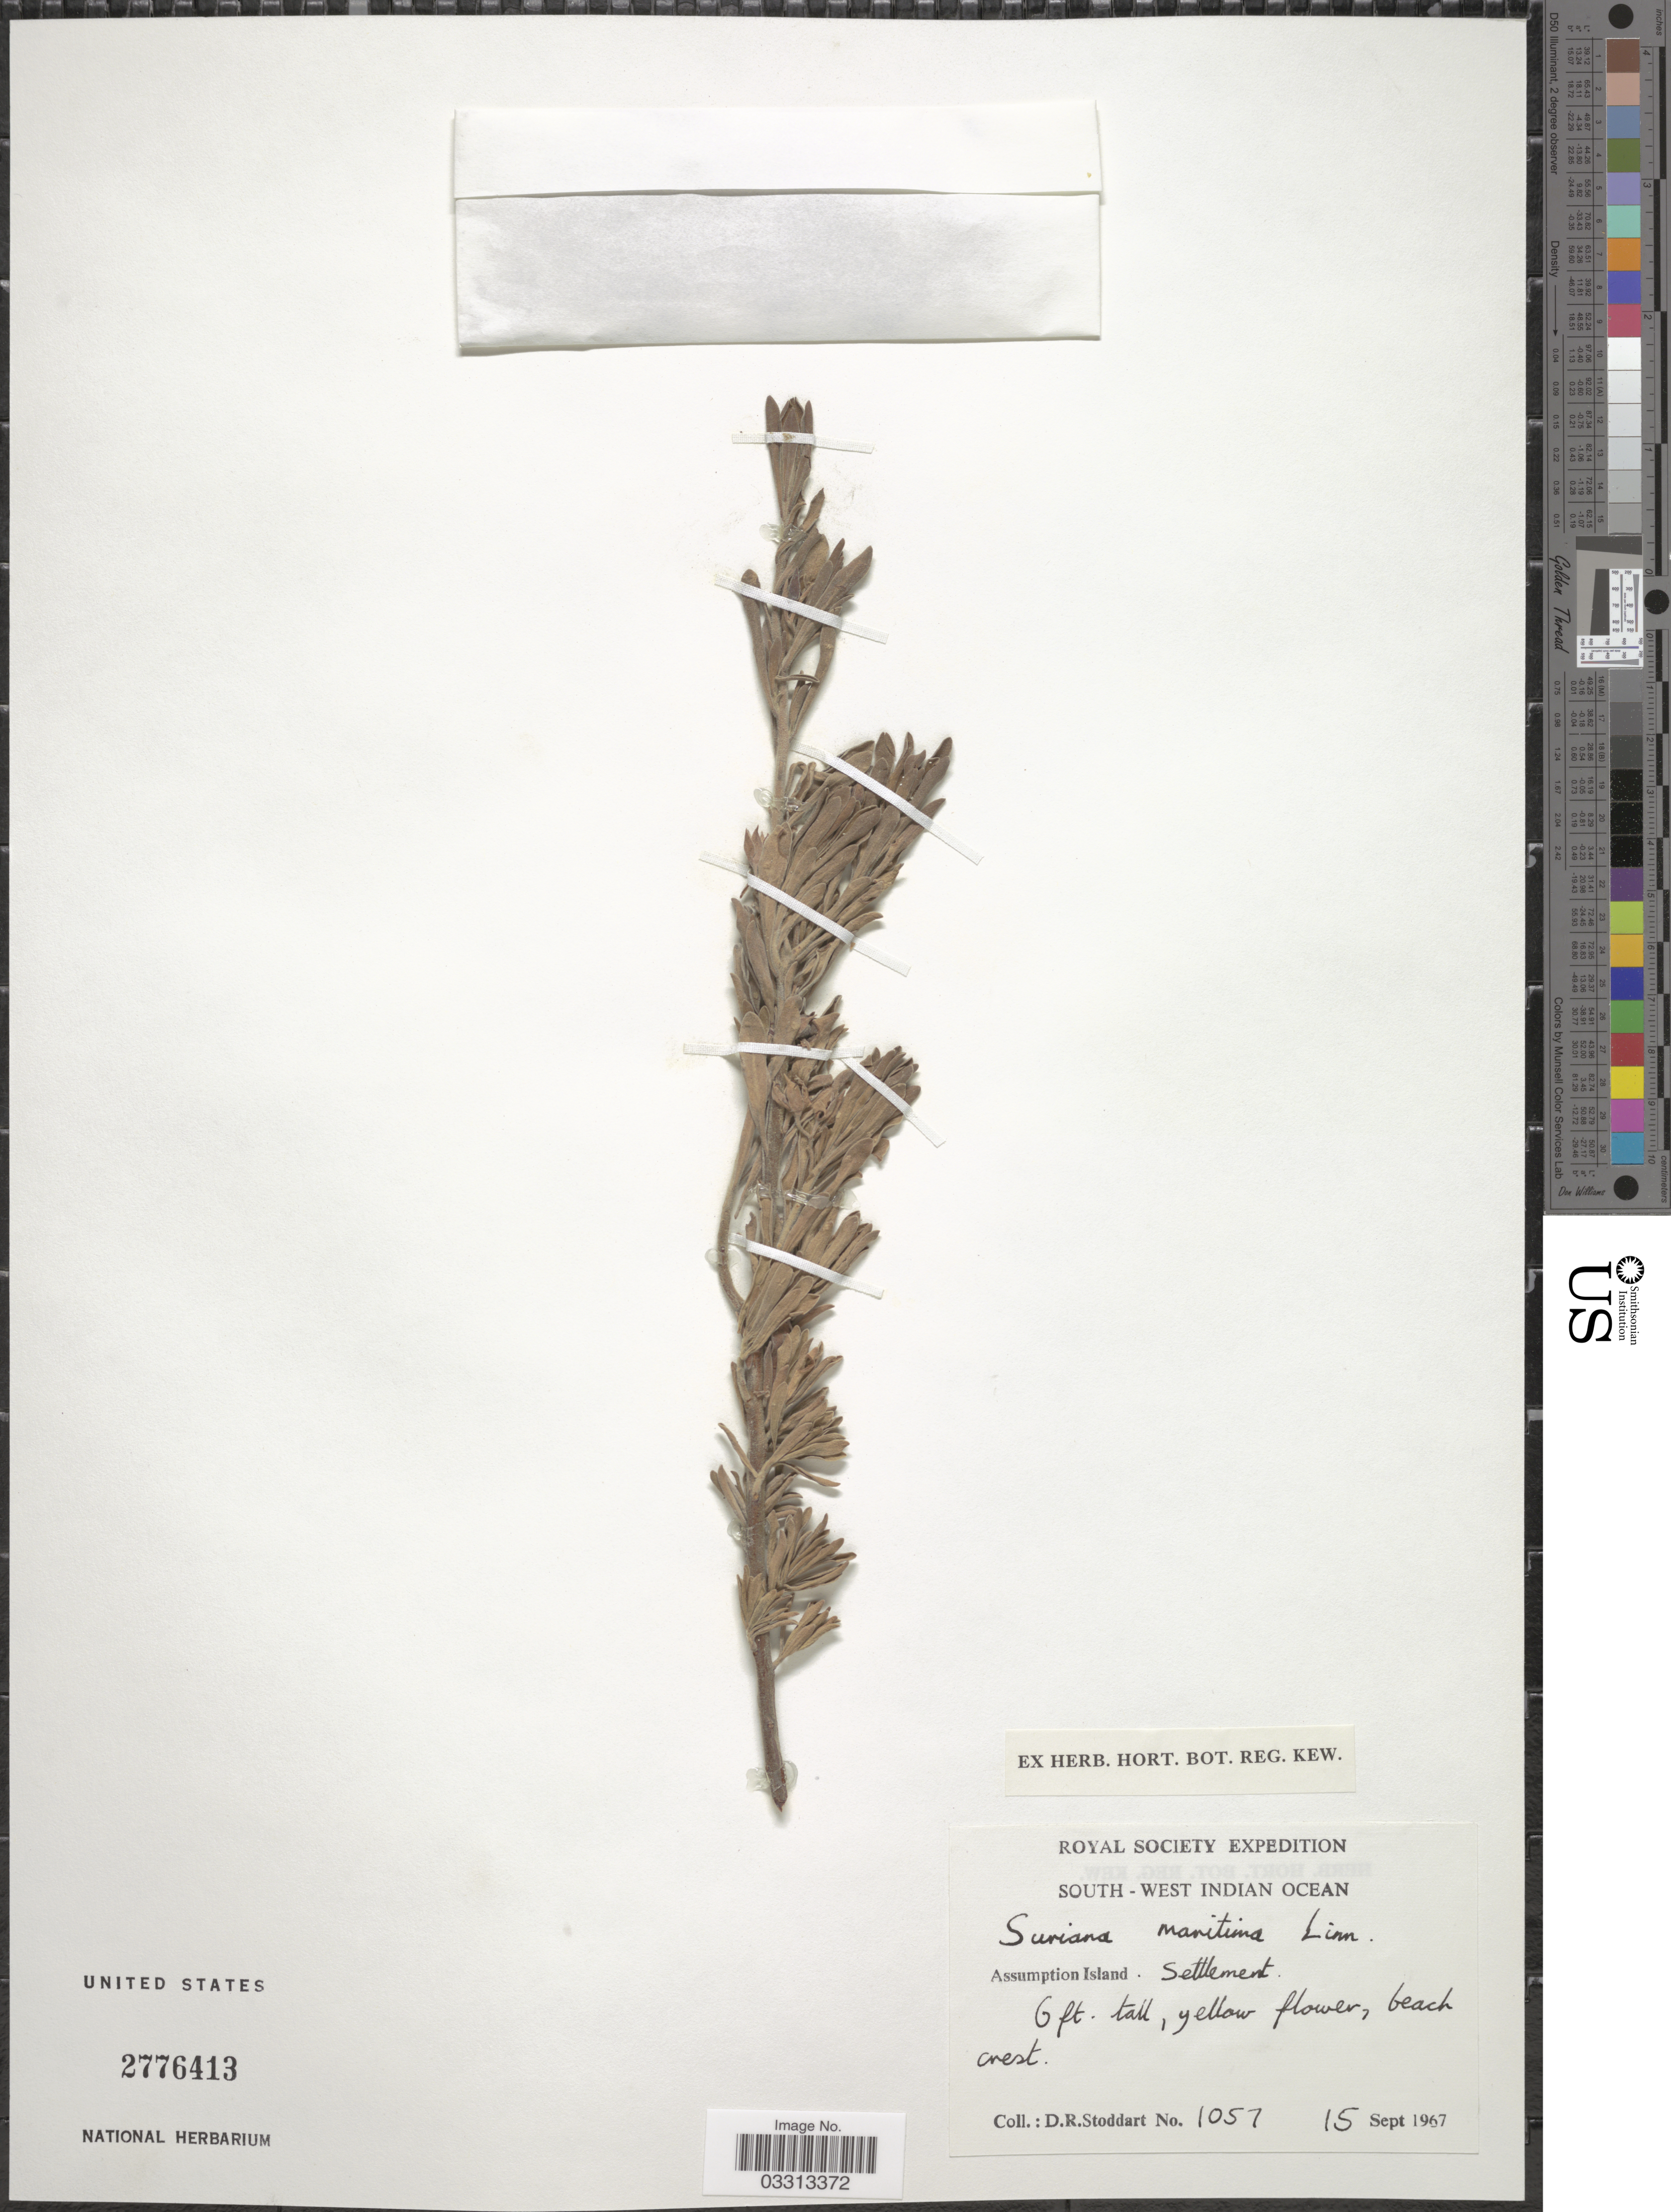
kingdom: Plantae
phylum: Tracheophyta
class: Magnoliopsida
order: Fabales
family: Surianaceae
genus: Suriana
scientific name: Suriana maritima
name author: L.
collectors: D. R. Stoddart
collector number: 1057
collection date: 1967-09-15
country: Seychelles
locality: South-West Indian Ocean. Assumption Island. Settlement.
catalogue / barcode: US 2776413